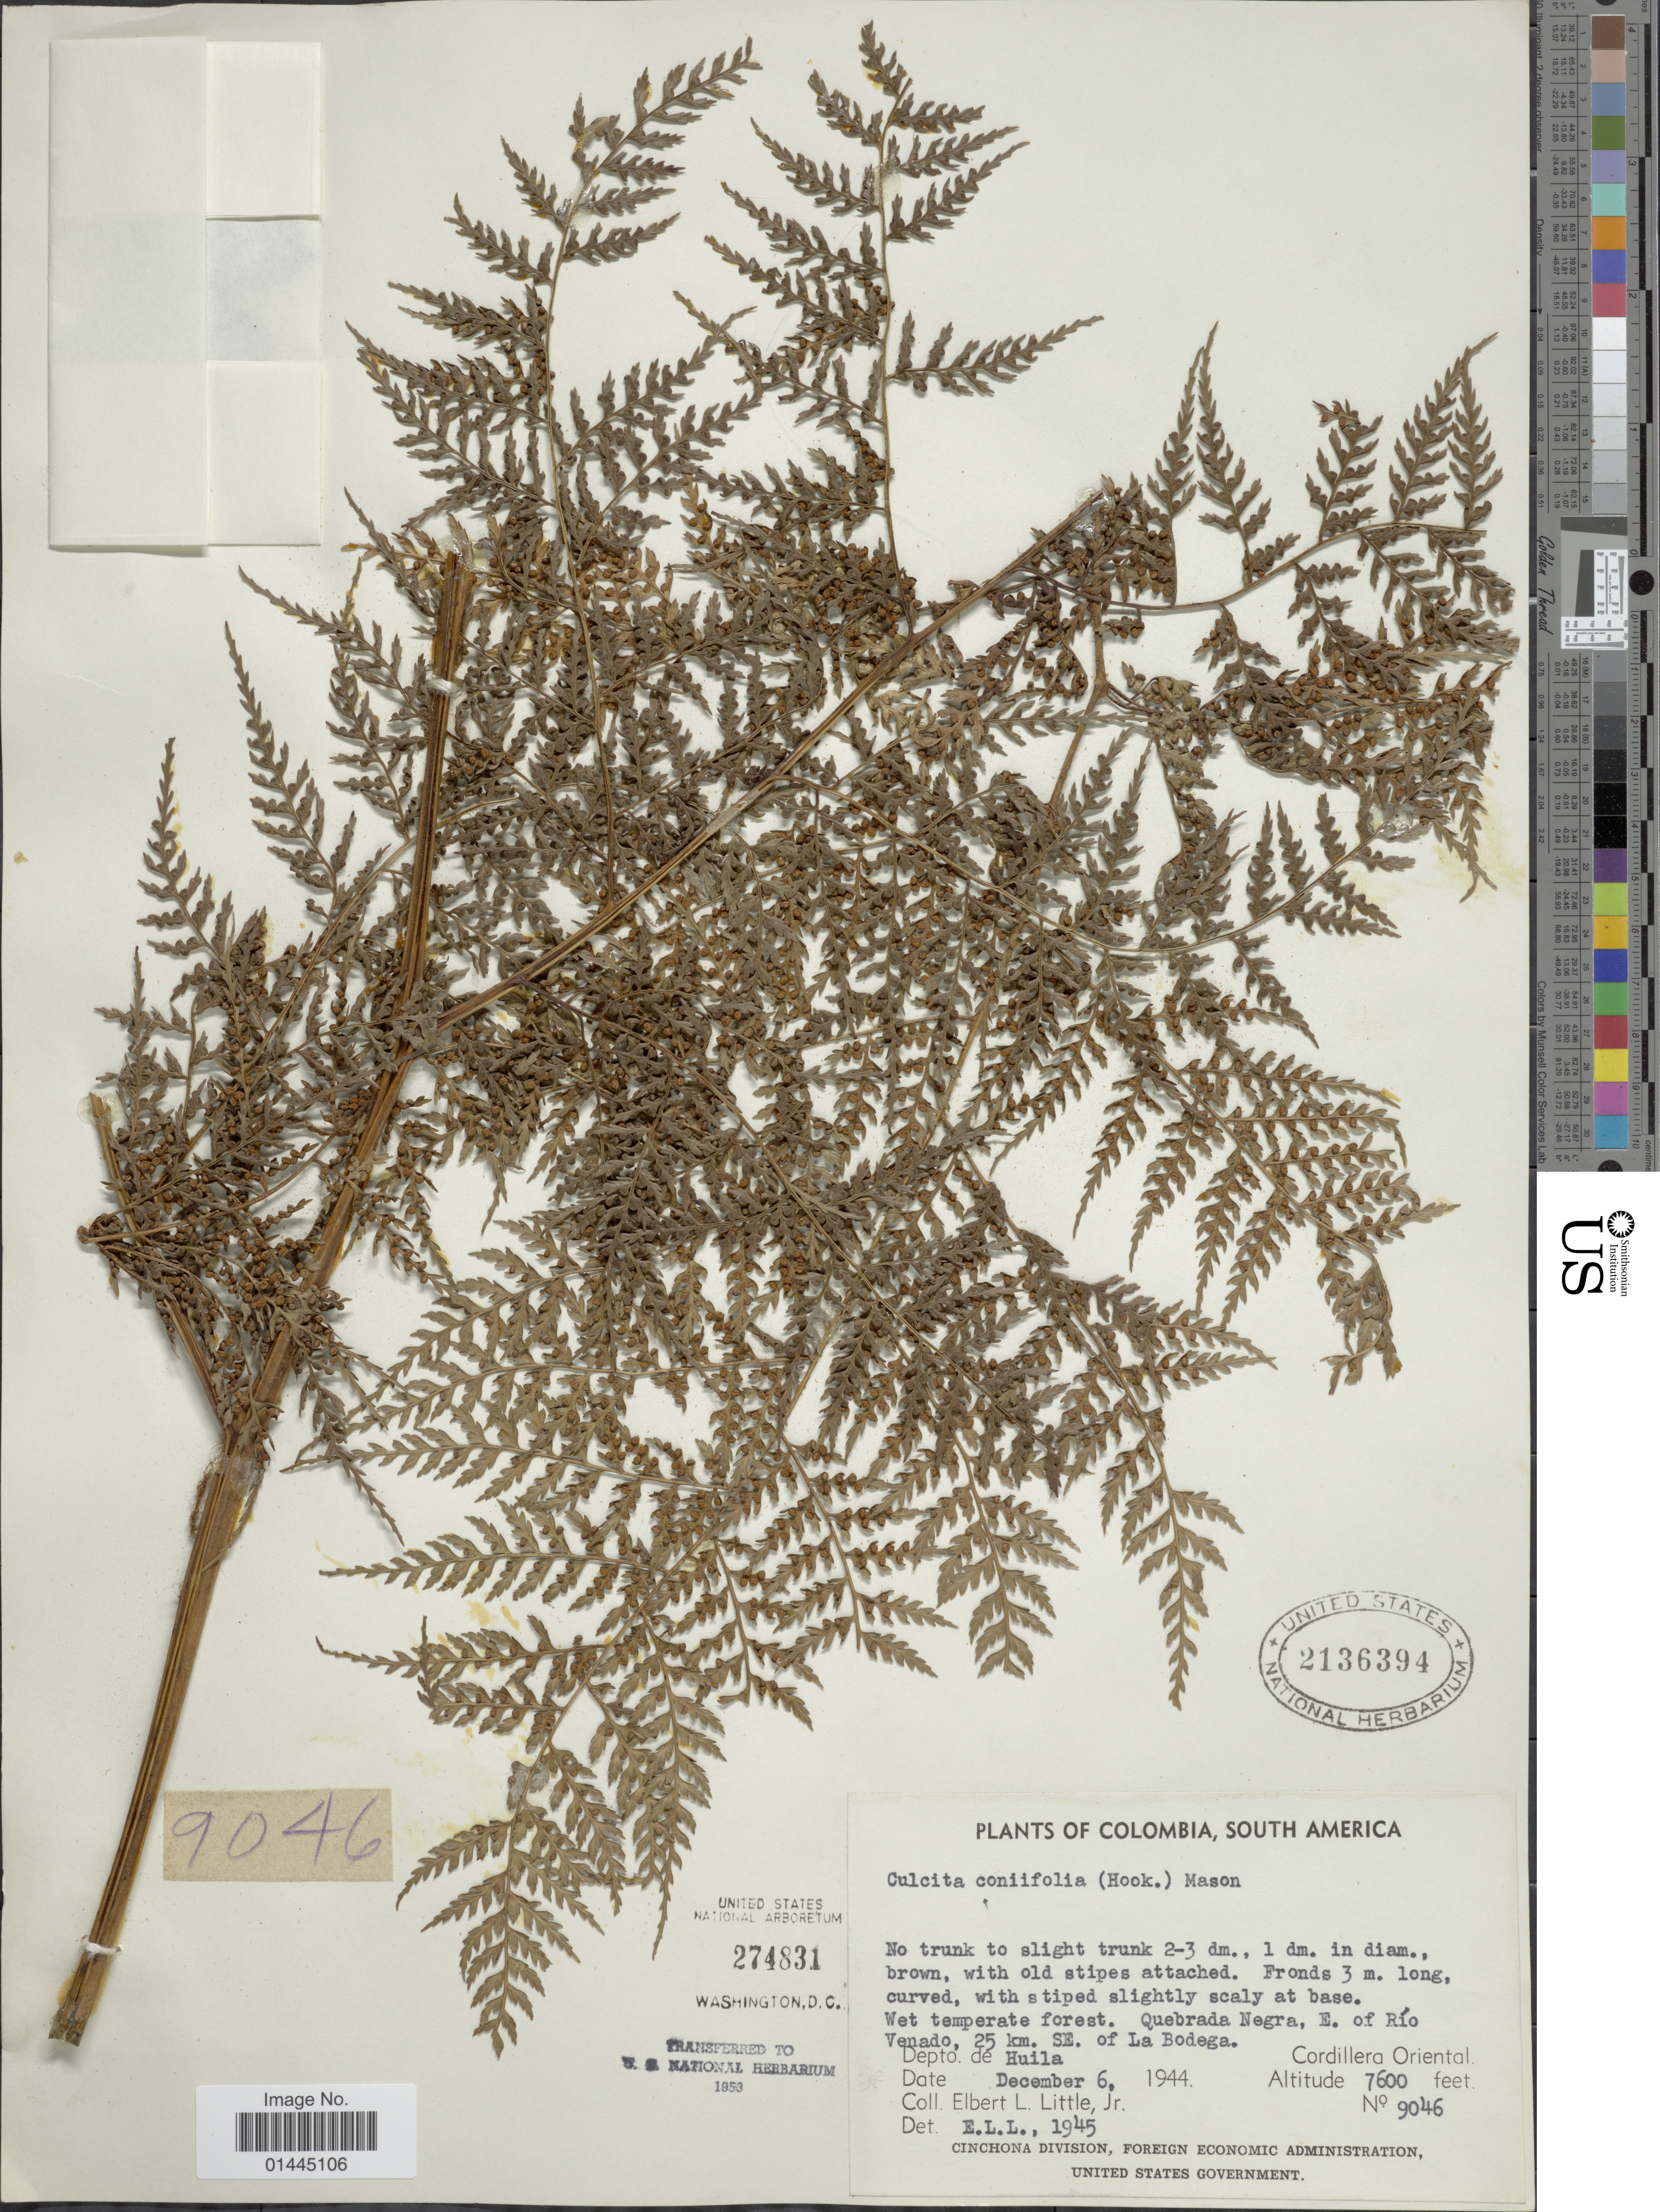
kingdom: Plantae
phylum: Tracheophyta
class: Polypodiopsida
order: Cyatheales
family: Culcitaceae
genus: Culcita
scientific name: Culcita coniifolia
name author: (Hook.) Maxon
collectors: E. L. Little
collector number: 9046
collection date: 1944-12-06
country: Colombia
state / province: Huila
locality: Quebrada Negra, E. of Rio Venado, 25 km. SE. of La Bodega, Cordillera Oriental.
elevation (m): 2316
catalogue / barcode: US 2136394